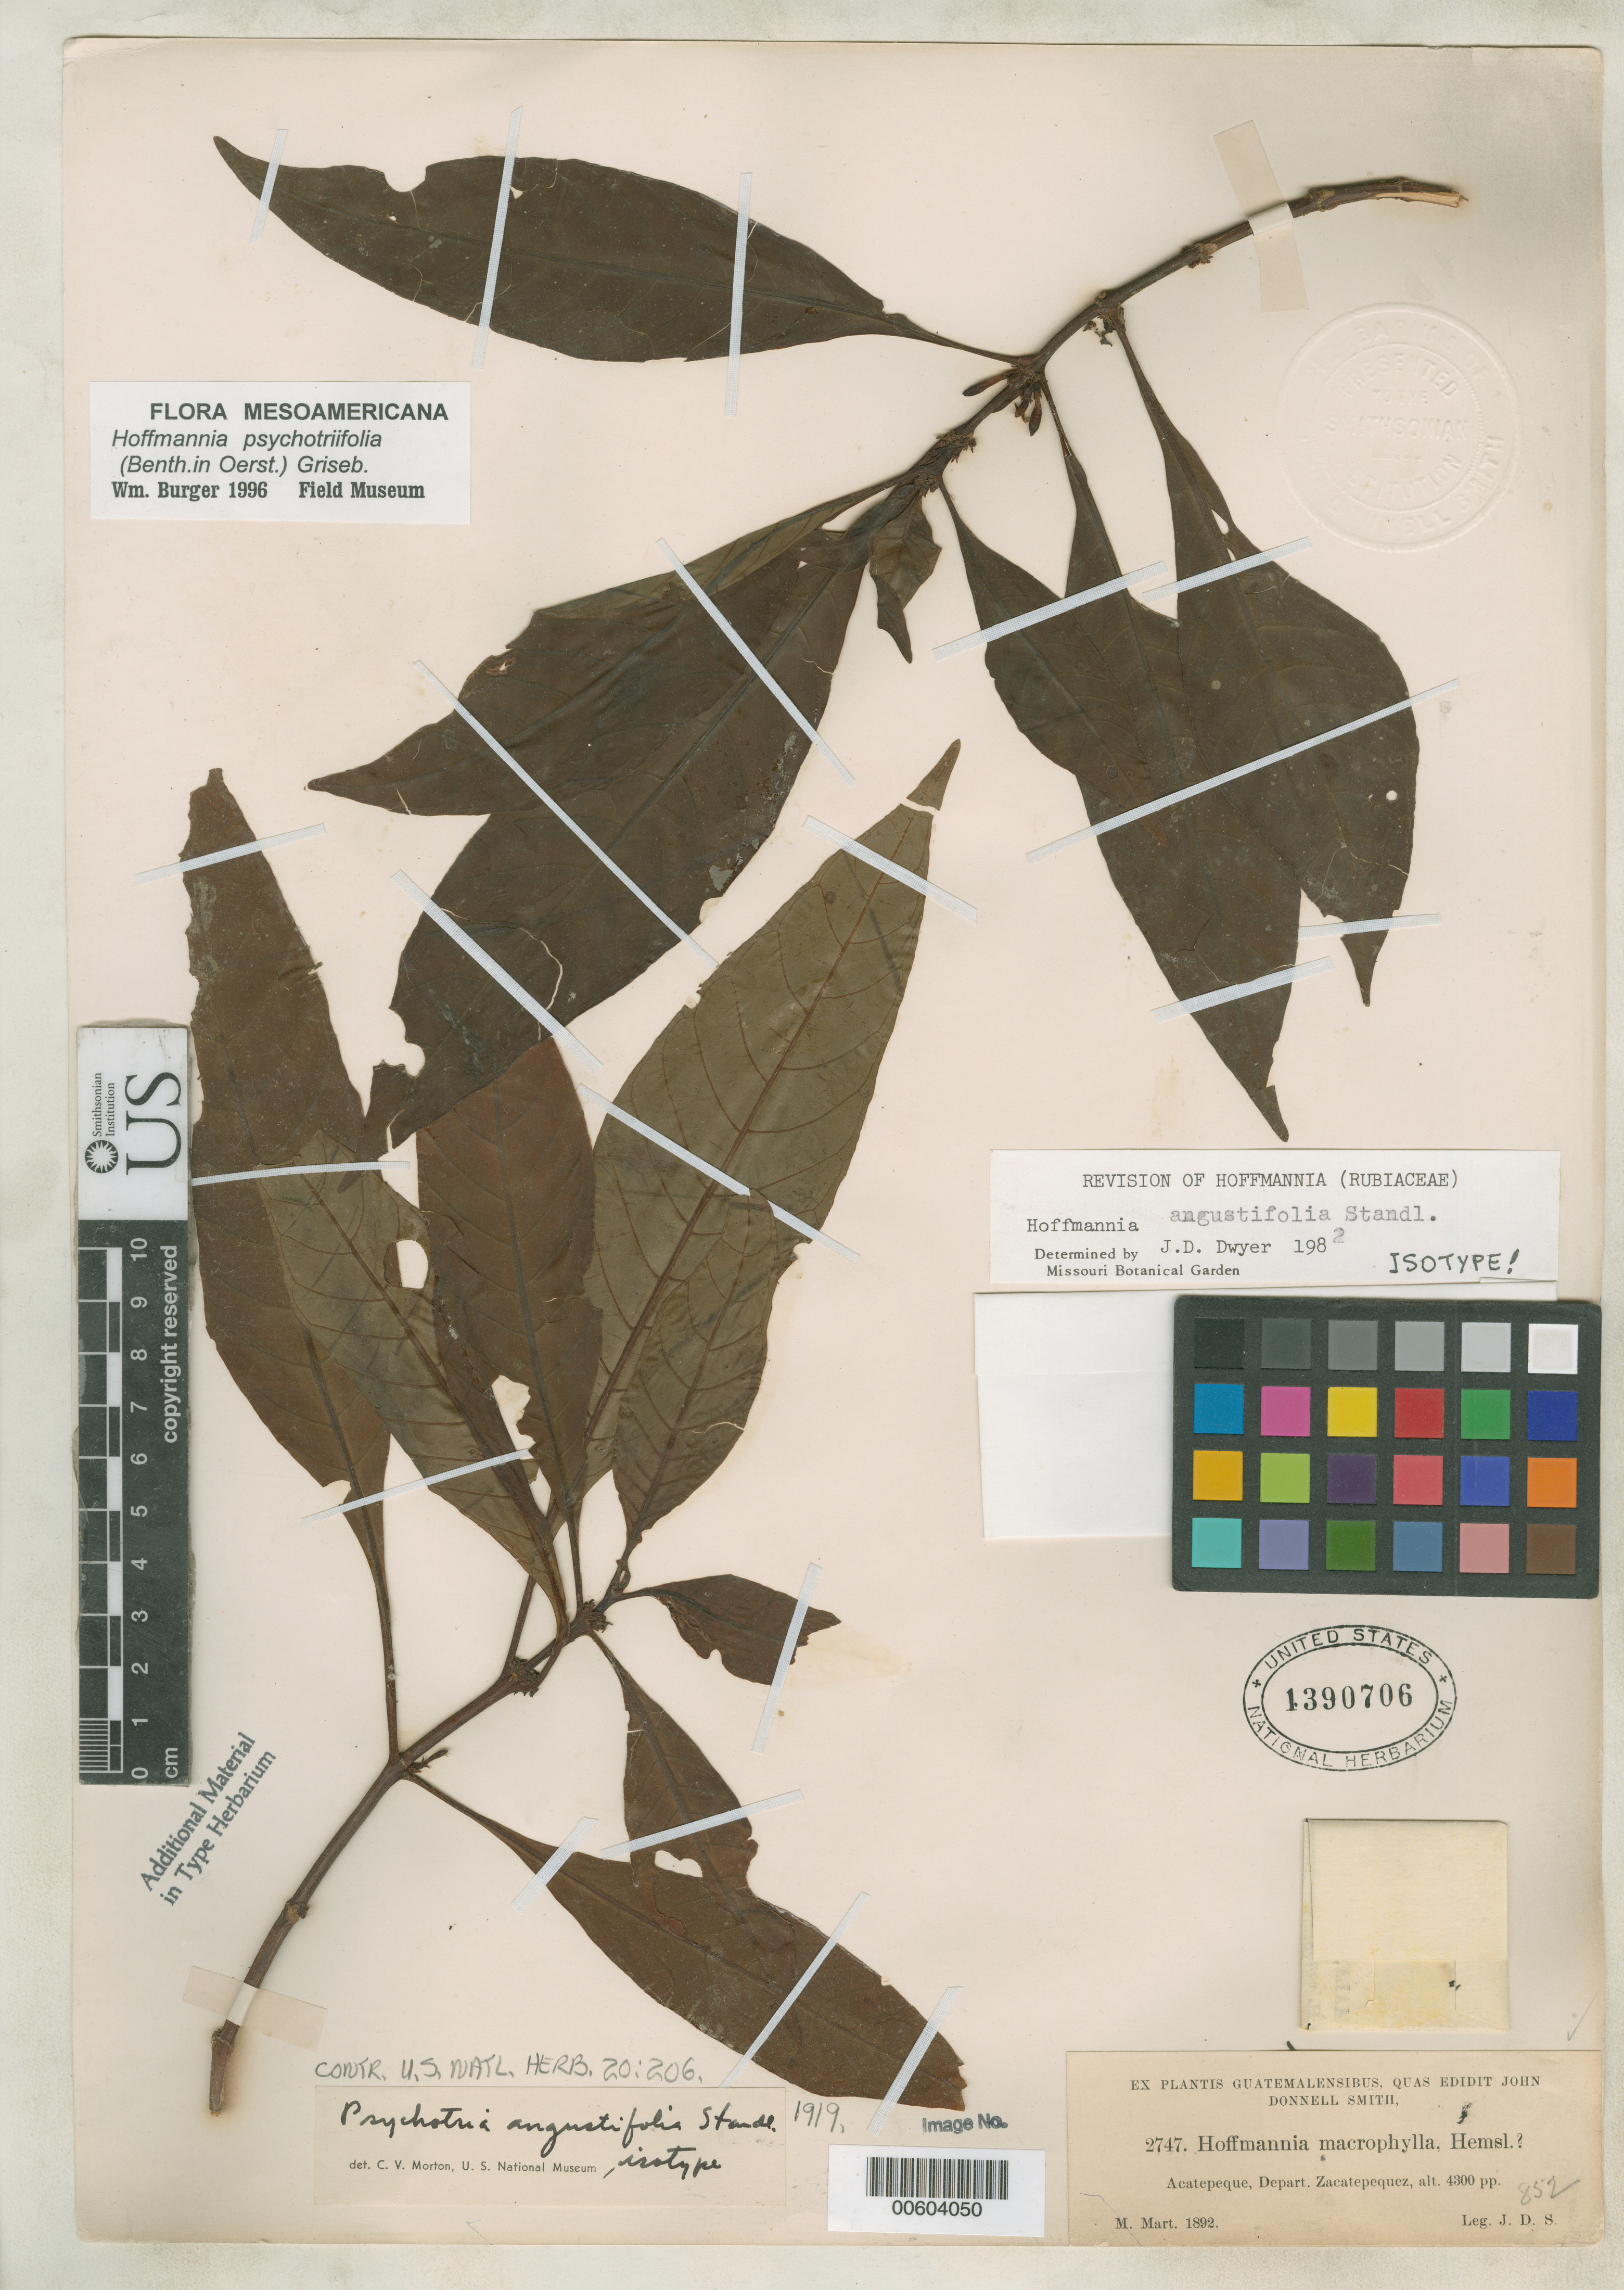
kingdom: Plantae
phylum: Tracheophyta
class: Magnoliopsida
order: Gentianales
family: Rubiaceae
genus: Hoffmannia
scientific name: Hoffmannia angustifolia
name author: Standl.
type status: Isotype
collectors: J. Donnell Smith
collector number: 2747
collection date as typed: Mar 1892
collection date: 1892-03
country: Guatemala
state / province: Sacatepéquez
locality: Acatepeque.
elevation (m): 1290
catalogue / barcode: US 1390706